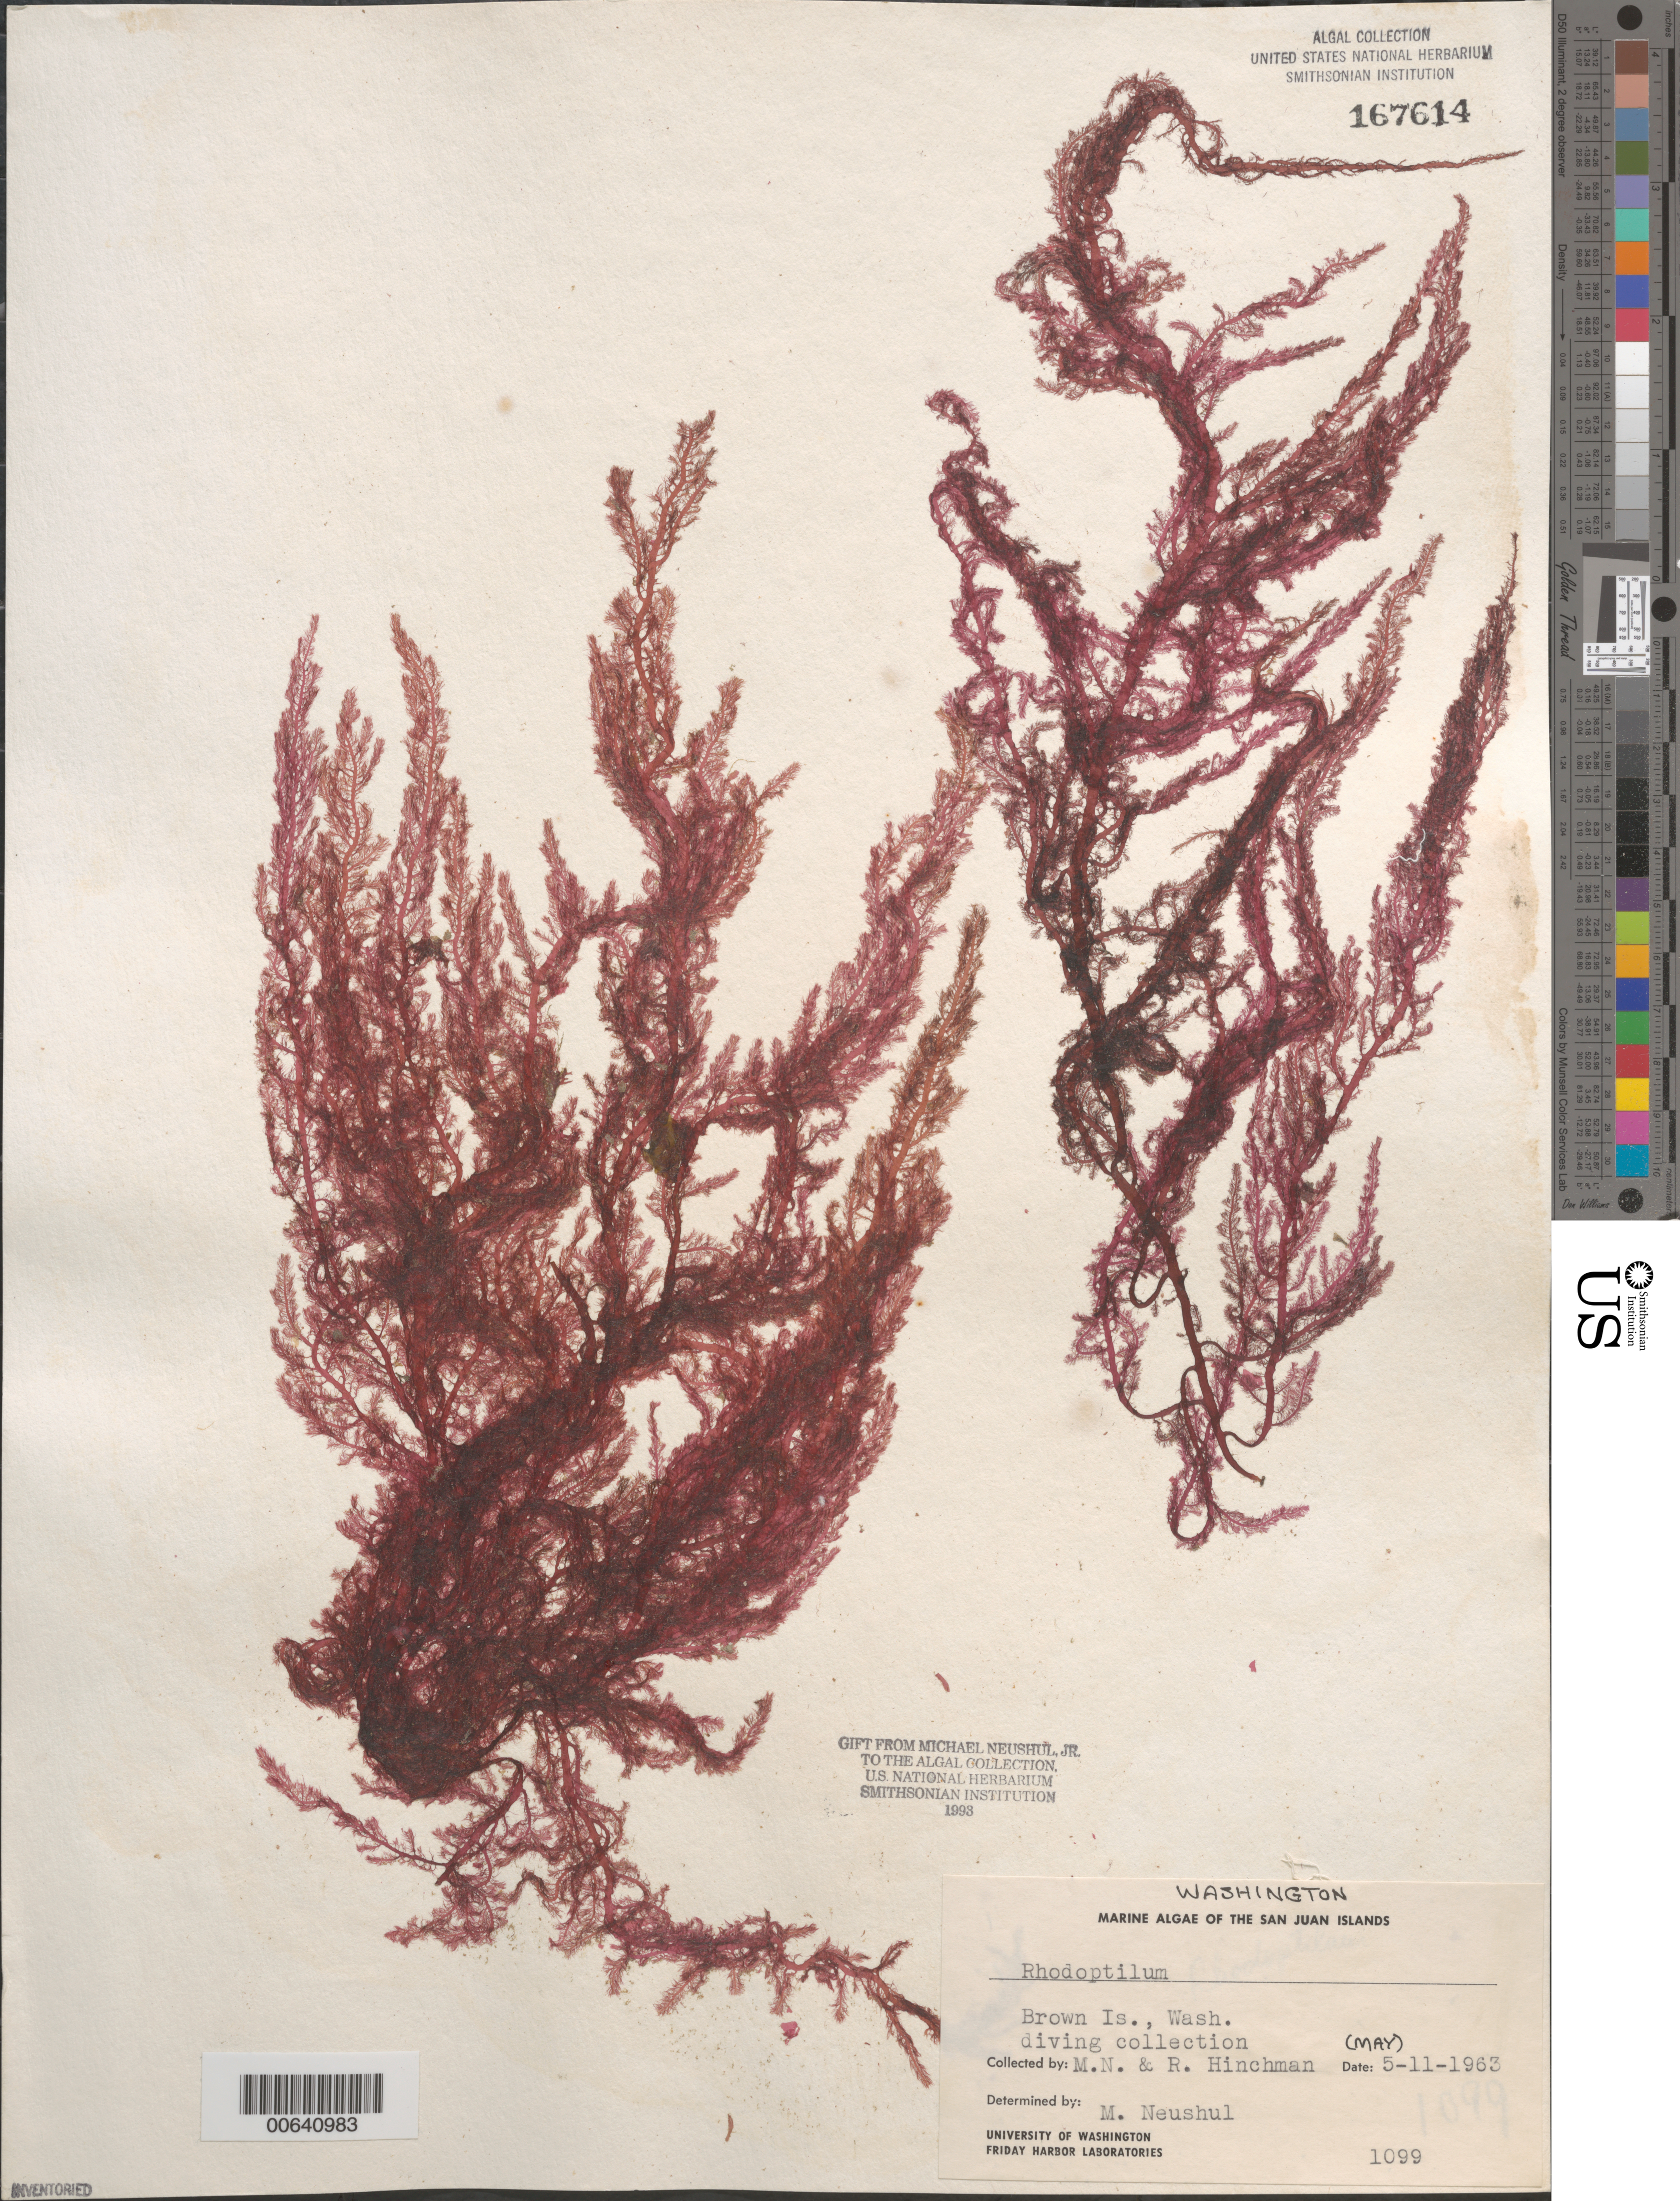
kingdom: Plantae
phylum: Rhodophyta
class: Florideophyceae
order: Ceramiales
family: Dasyaceae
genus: Rhodoptilum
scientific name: Rhodoptilum sp.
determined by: Neushul, M.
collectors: M. Neushul & R. Hinchman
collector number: Neushul 1099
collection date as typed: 11 May 1963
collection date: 1963-05-11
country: United States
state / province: Washington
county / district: San Juan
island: Brown Island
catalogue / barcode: US 167614